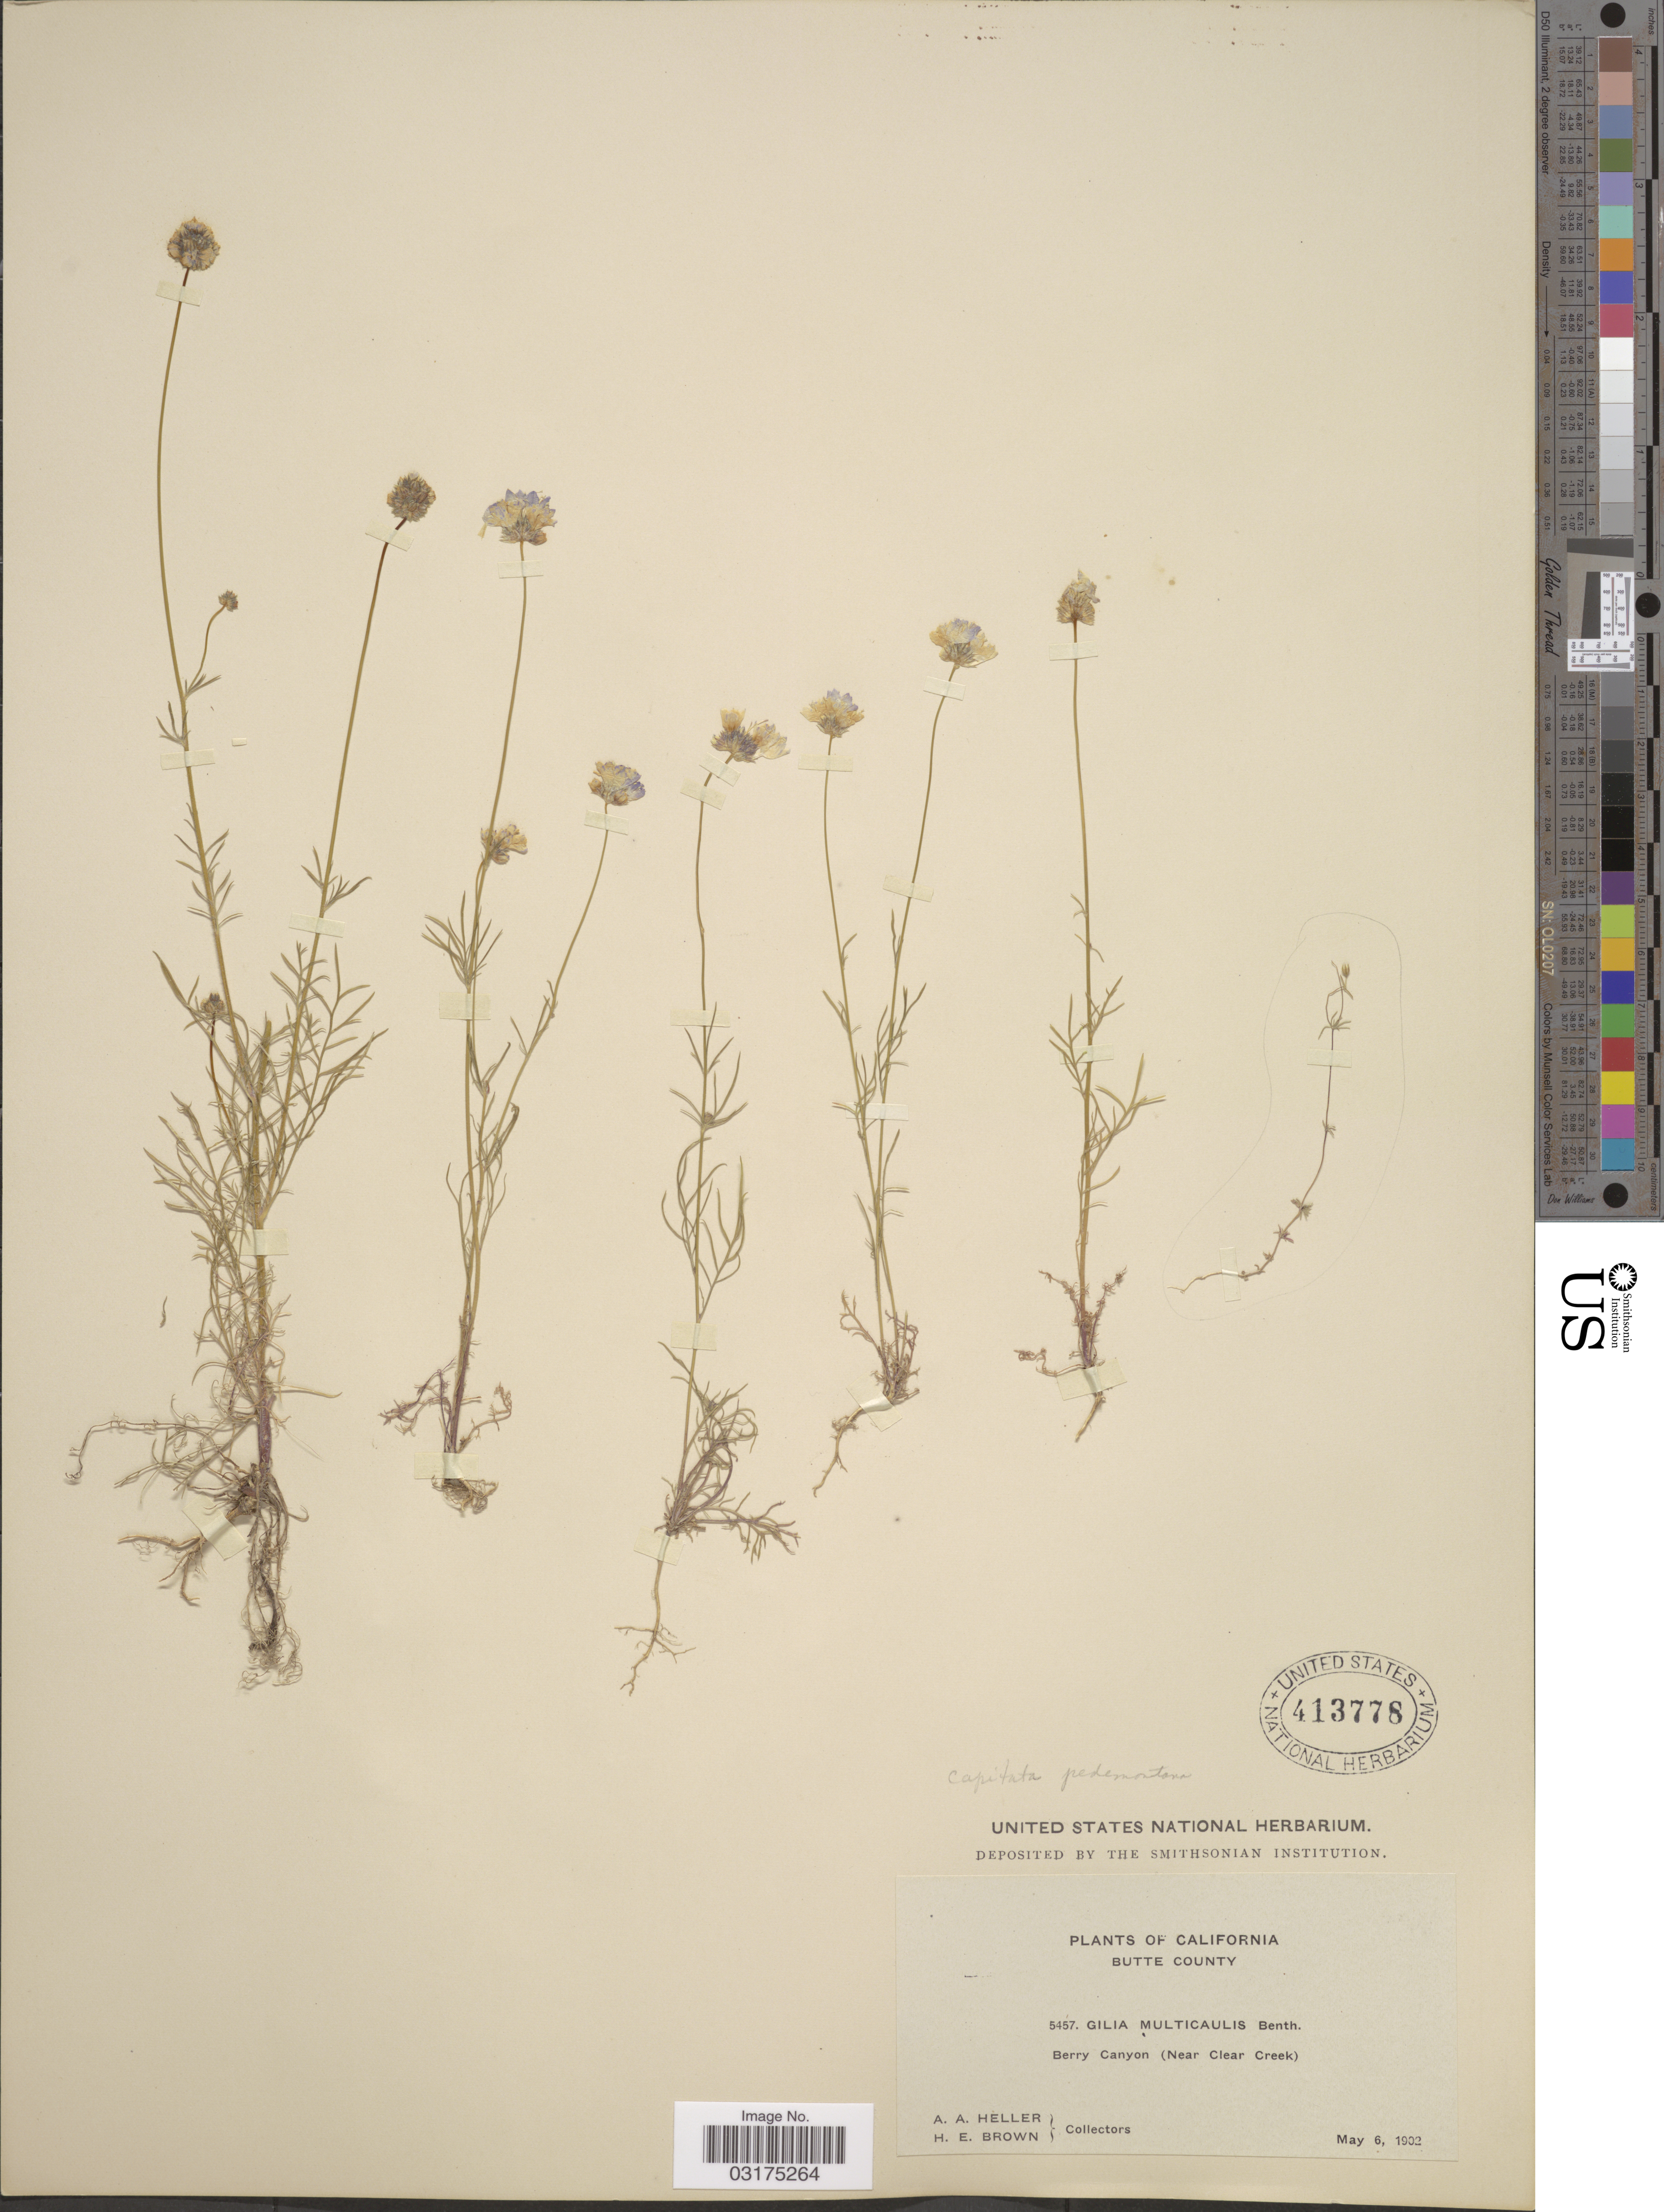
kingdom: Plantae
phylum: Tracheophyta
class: Magnoliopsida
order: Ericales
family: Polemoniaceae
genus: Gilia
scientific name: Gilia capitata subsp. pedemontana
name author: V.E. Grant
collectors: A. A. Heller & H. E. Brown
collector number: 5457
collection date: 1902-05-06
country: United States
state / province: California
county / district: Butte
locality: Butte County, Berry Canyon (Near Clear Creek).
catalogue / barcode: US 413778